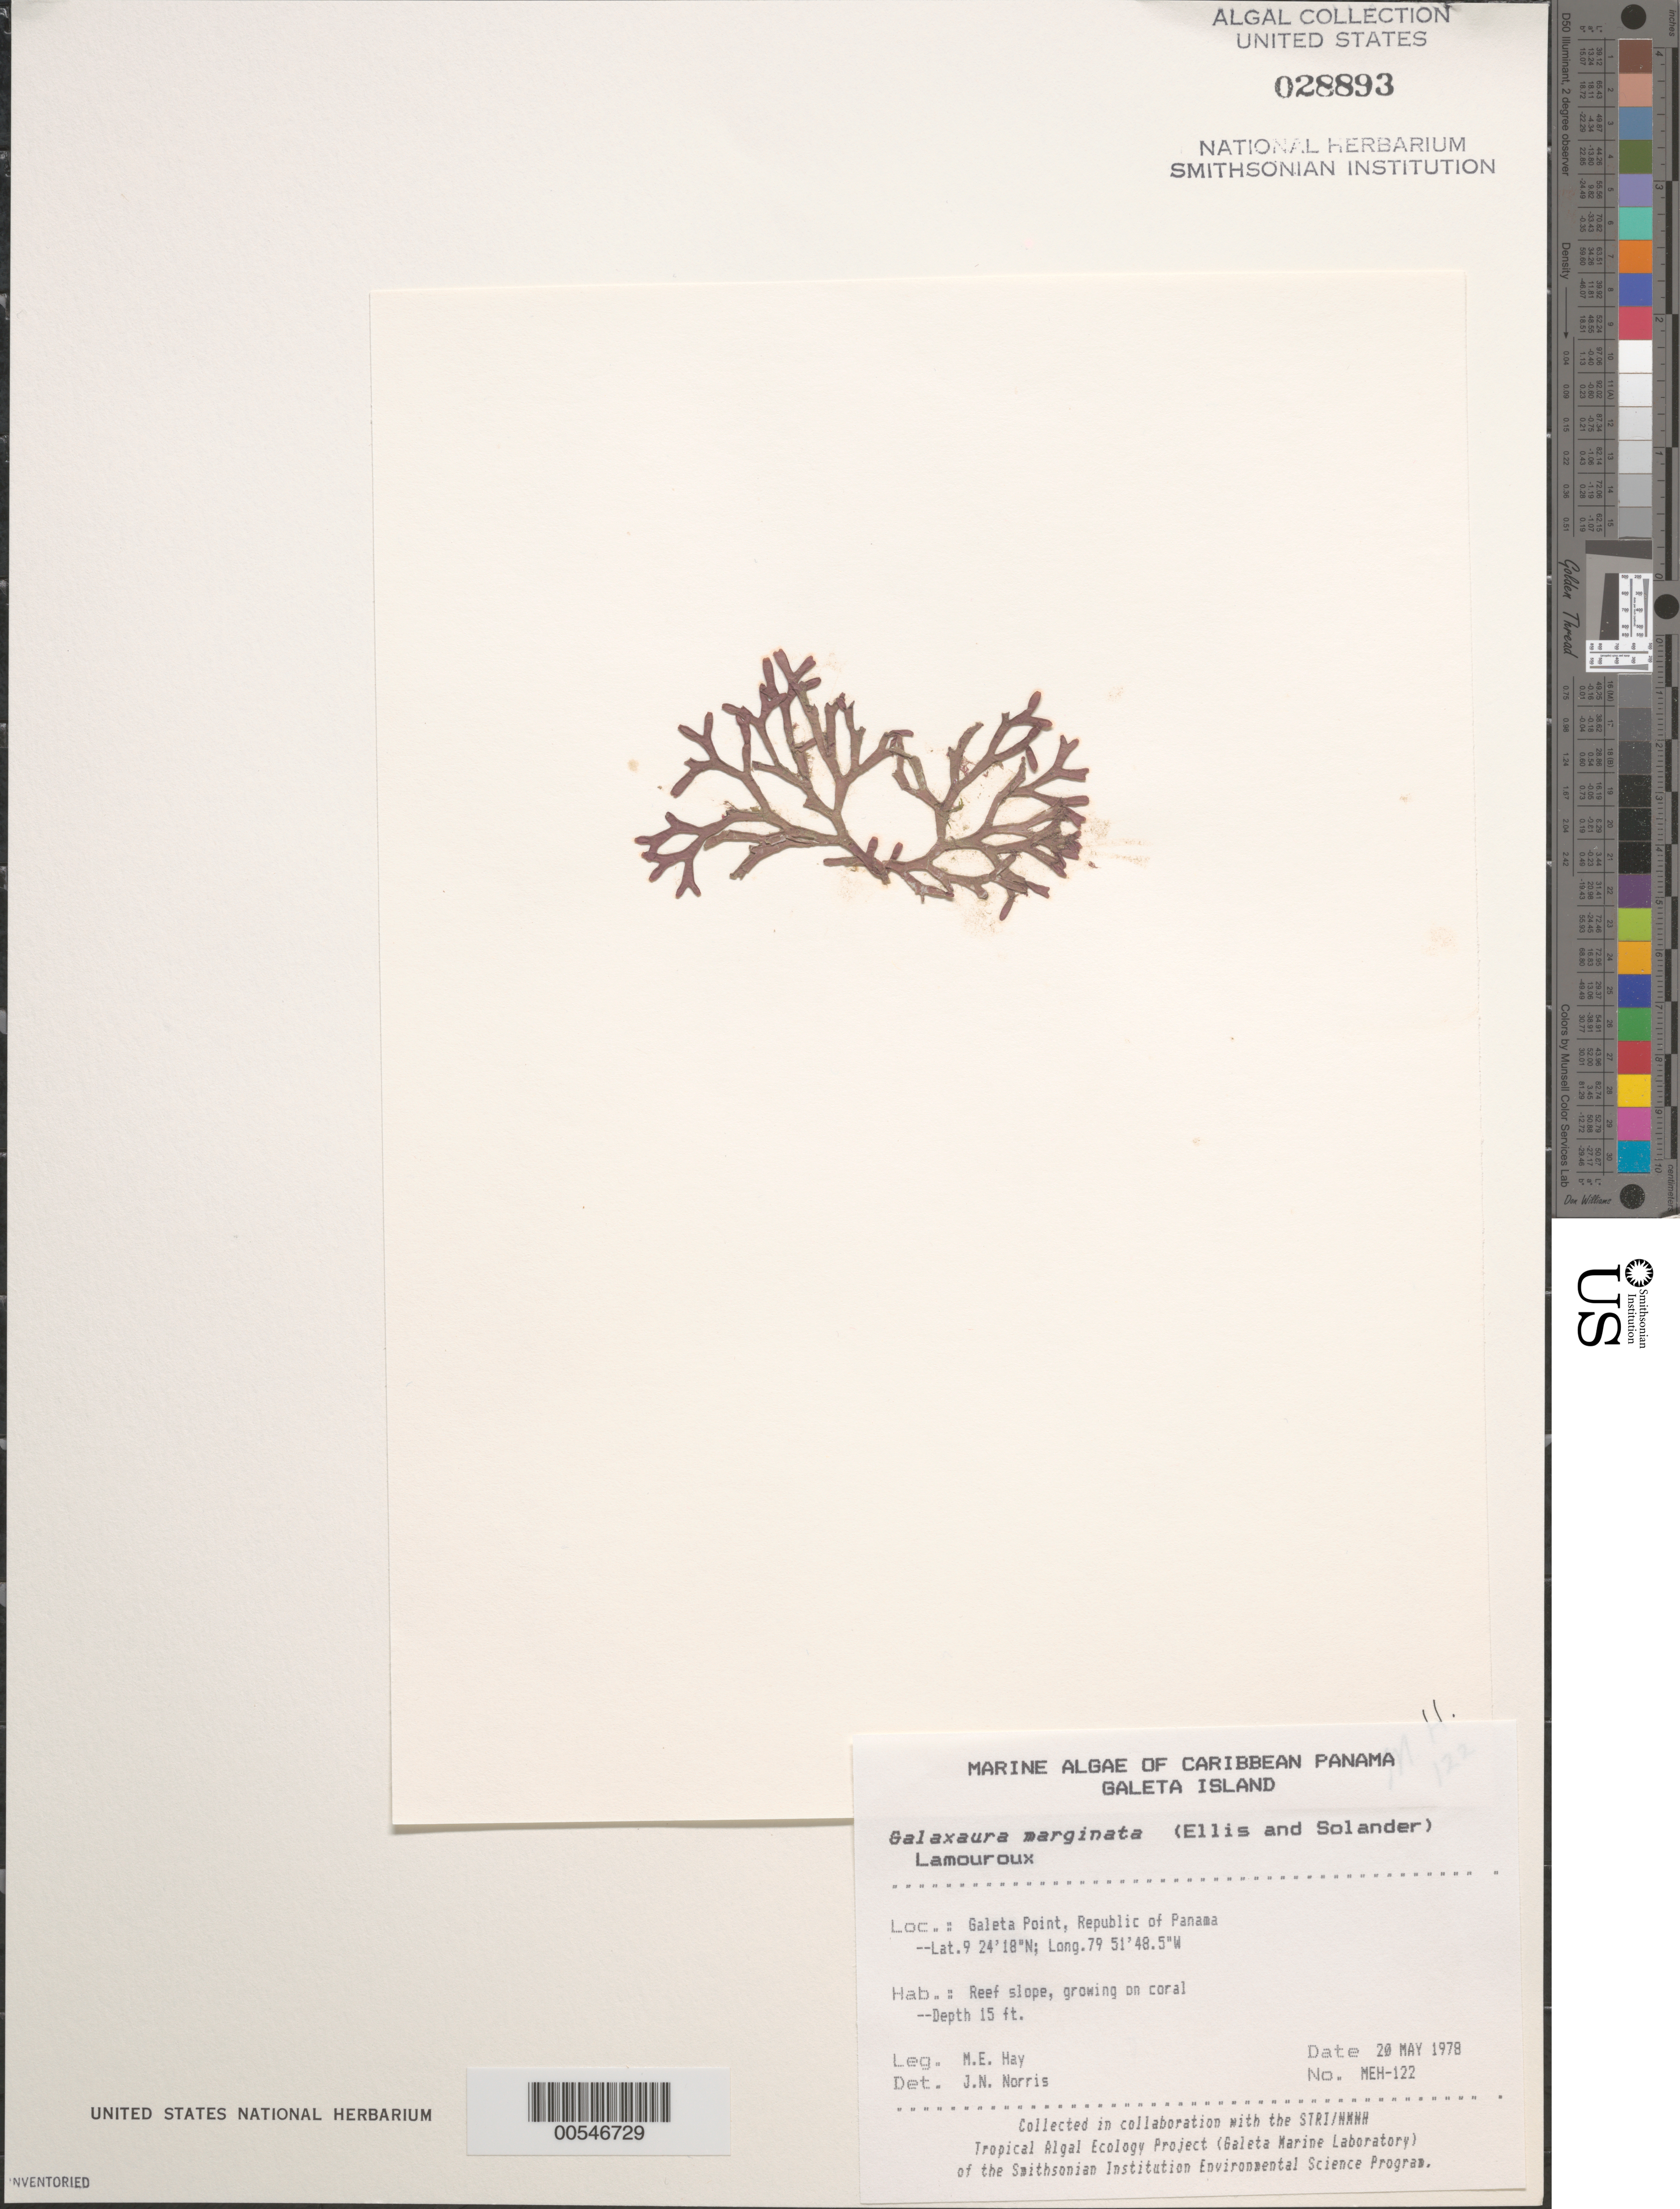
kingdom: Plantae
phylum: Rhodophyta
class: Florideophyceae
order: Nemaliales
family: Galaxauraceae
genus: Galaxaura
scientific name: Galaxaura marginata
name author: (J. Ellis & Sol.) J.V.Lamouroux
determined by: Norris, James N.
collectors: M. E. Hay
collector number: MEH-122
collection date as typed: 20 May 1978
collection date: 1978-05-20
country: Panama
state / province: Colón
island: Galeta Island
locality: Galeta Point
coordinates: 9 24' 18" N, 79 51' 48.5" W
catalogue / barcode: US 28893